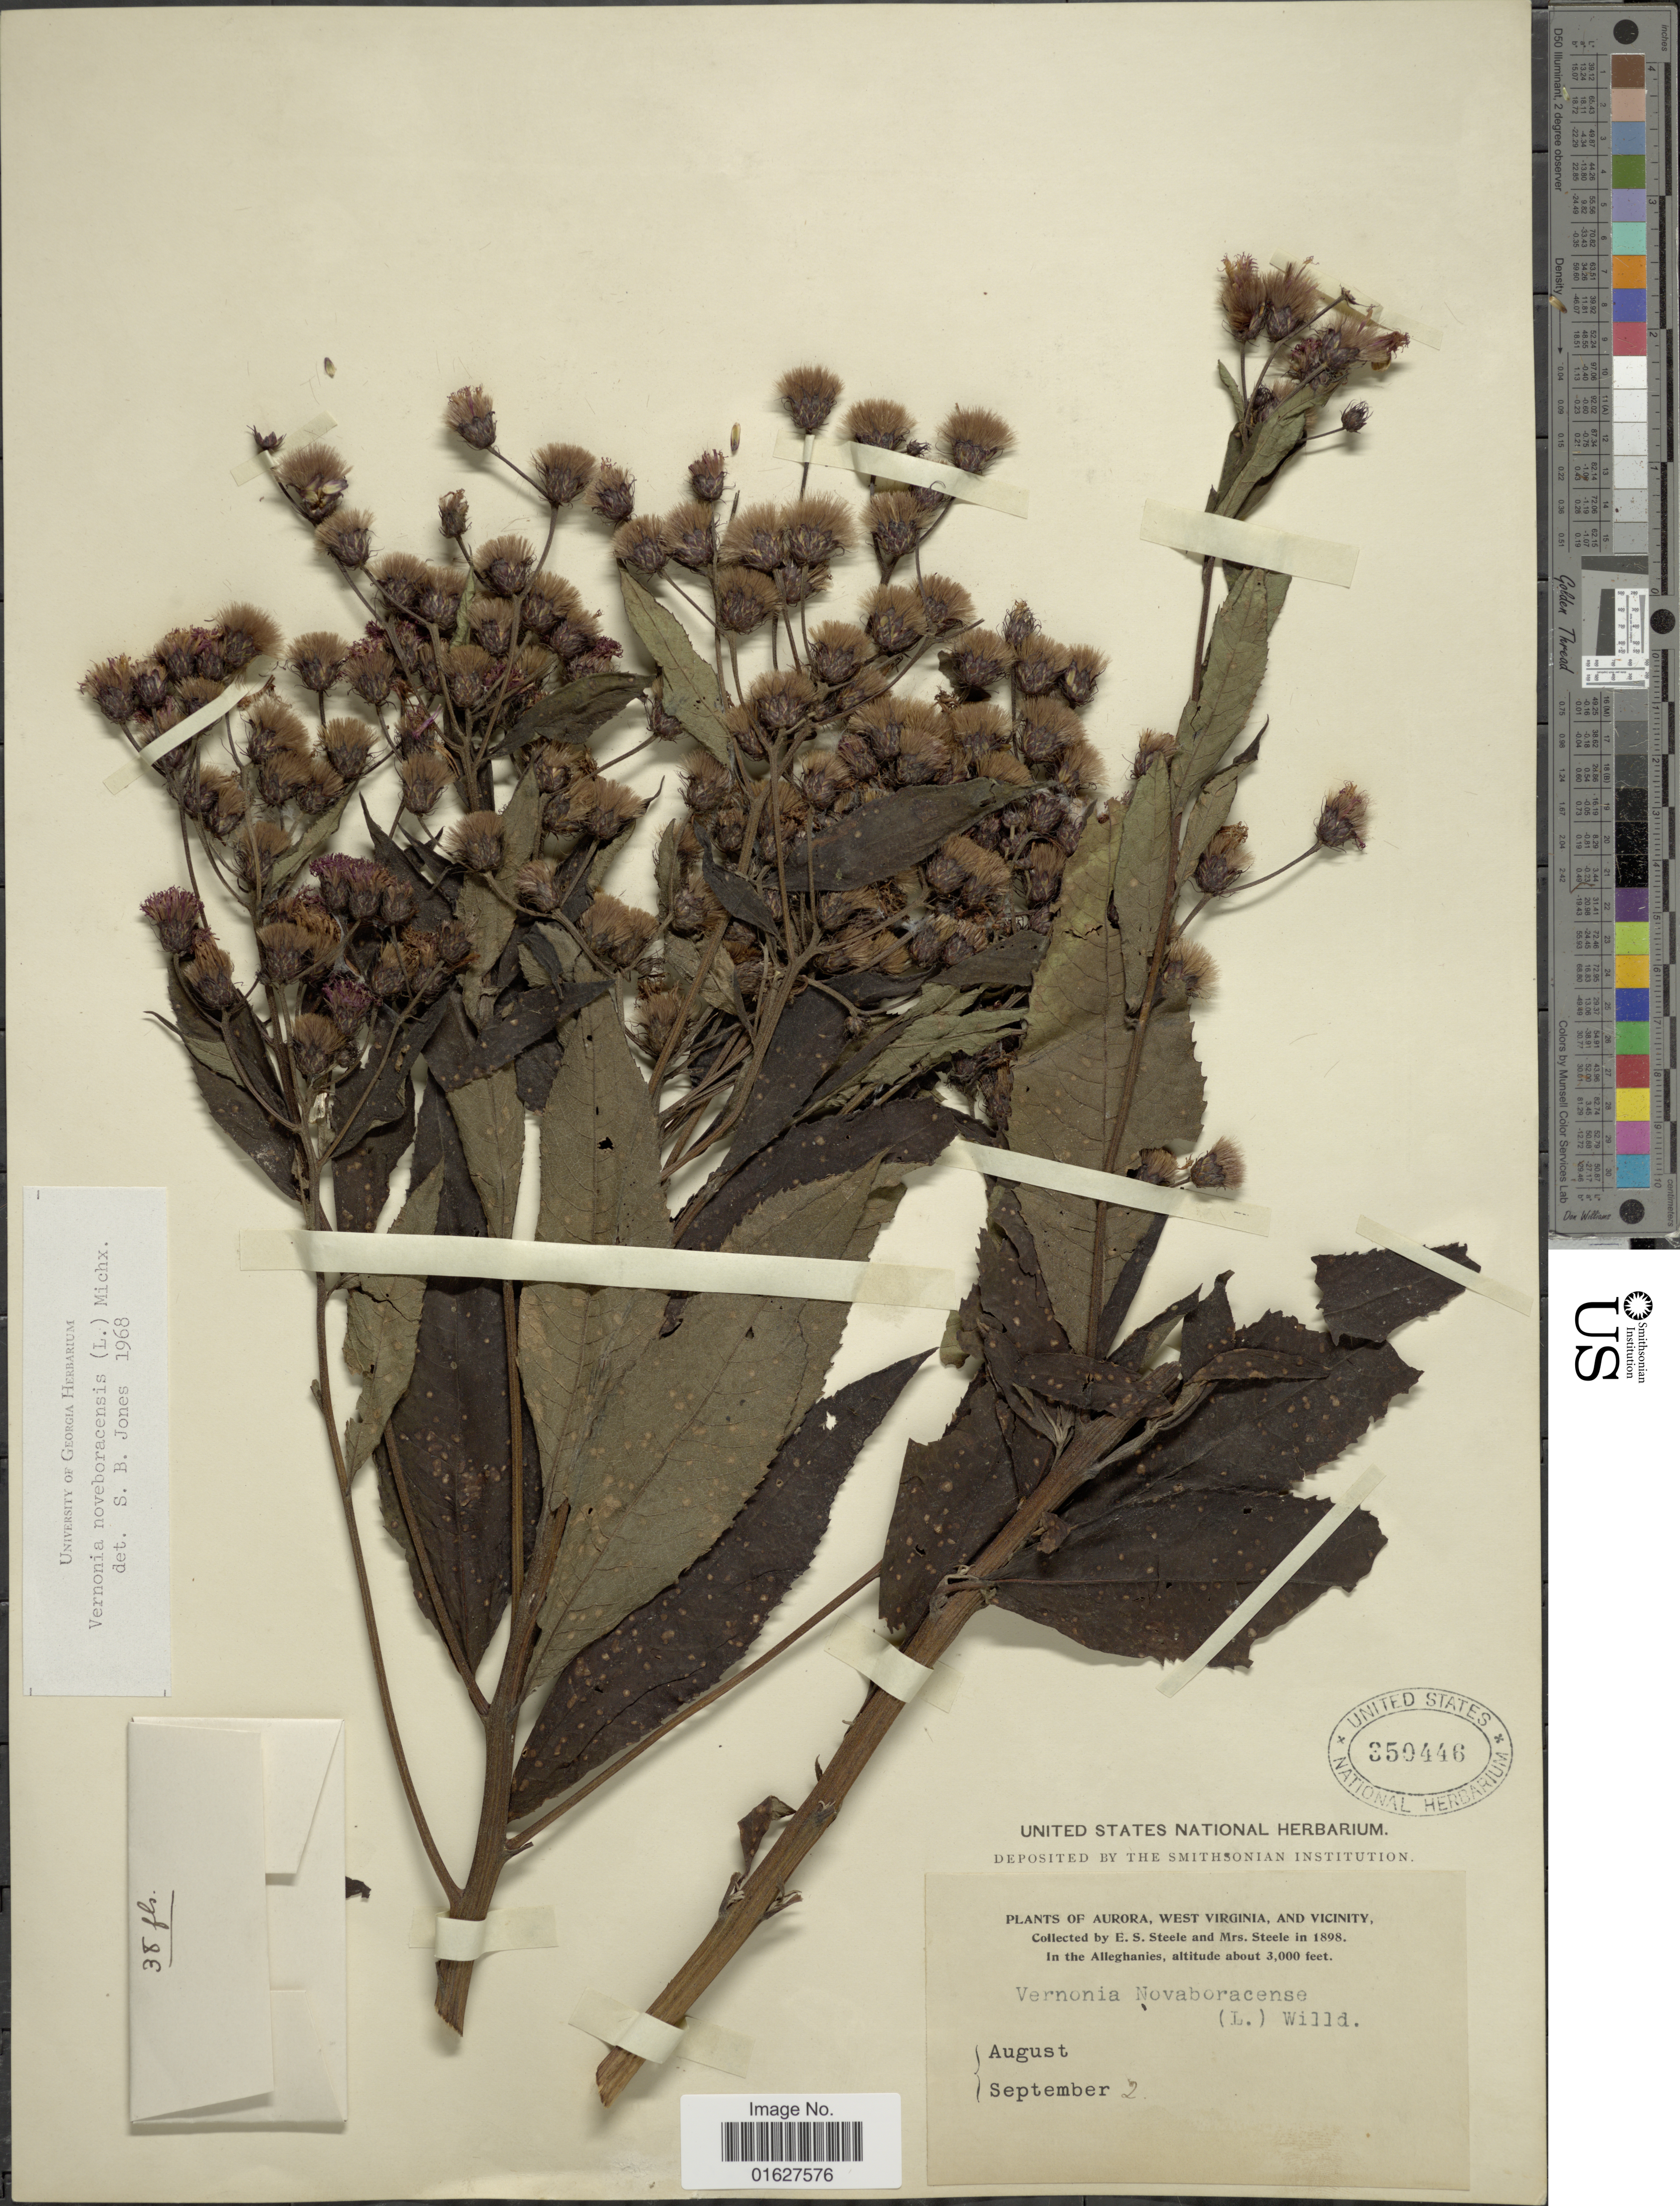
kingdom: Plantae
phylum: Tracheophyta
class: Magnoliopsida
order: Asterales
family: Asteraceae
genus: Vernonia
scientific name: Vernonia noveboracensis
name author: (L.) Michx.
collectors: E. Steele & Mrs. E. S. Steele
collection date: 1898-09-02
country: United States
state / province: West Virginia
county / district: Preston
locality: Aurora, West Virginia, and vicinity. In the Alleghanies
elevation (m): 914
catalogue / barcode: US 350446